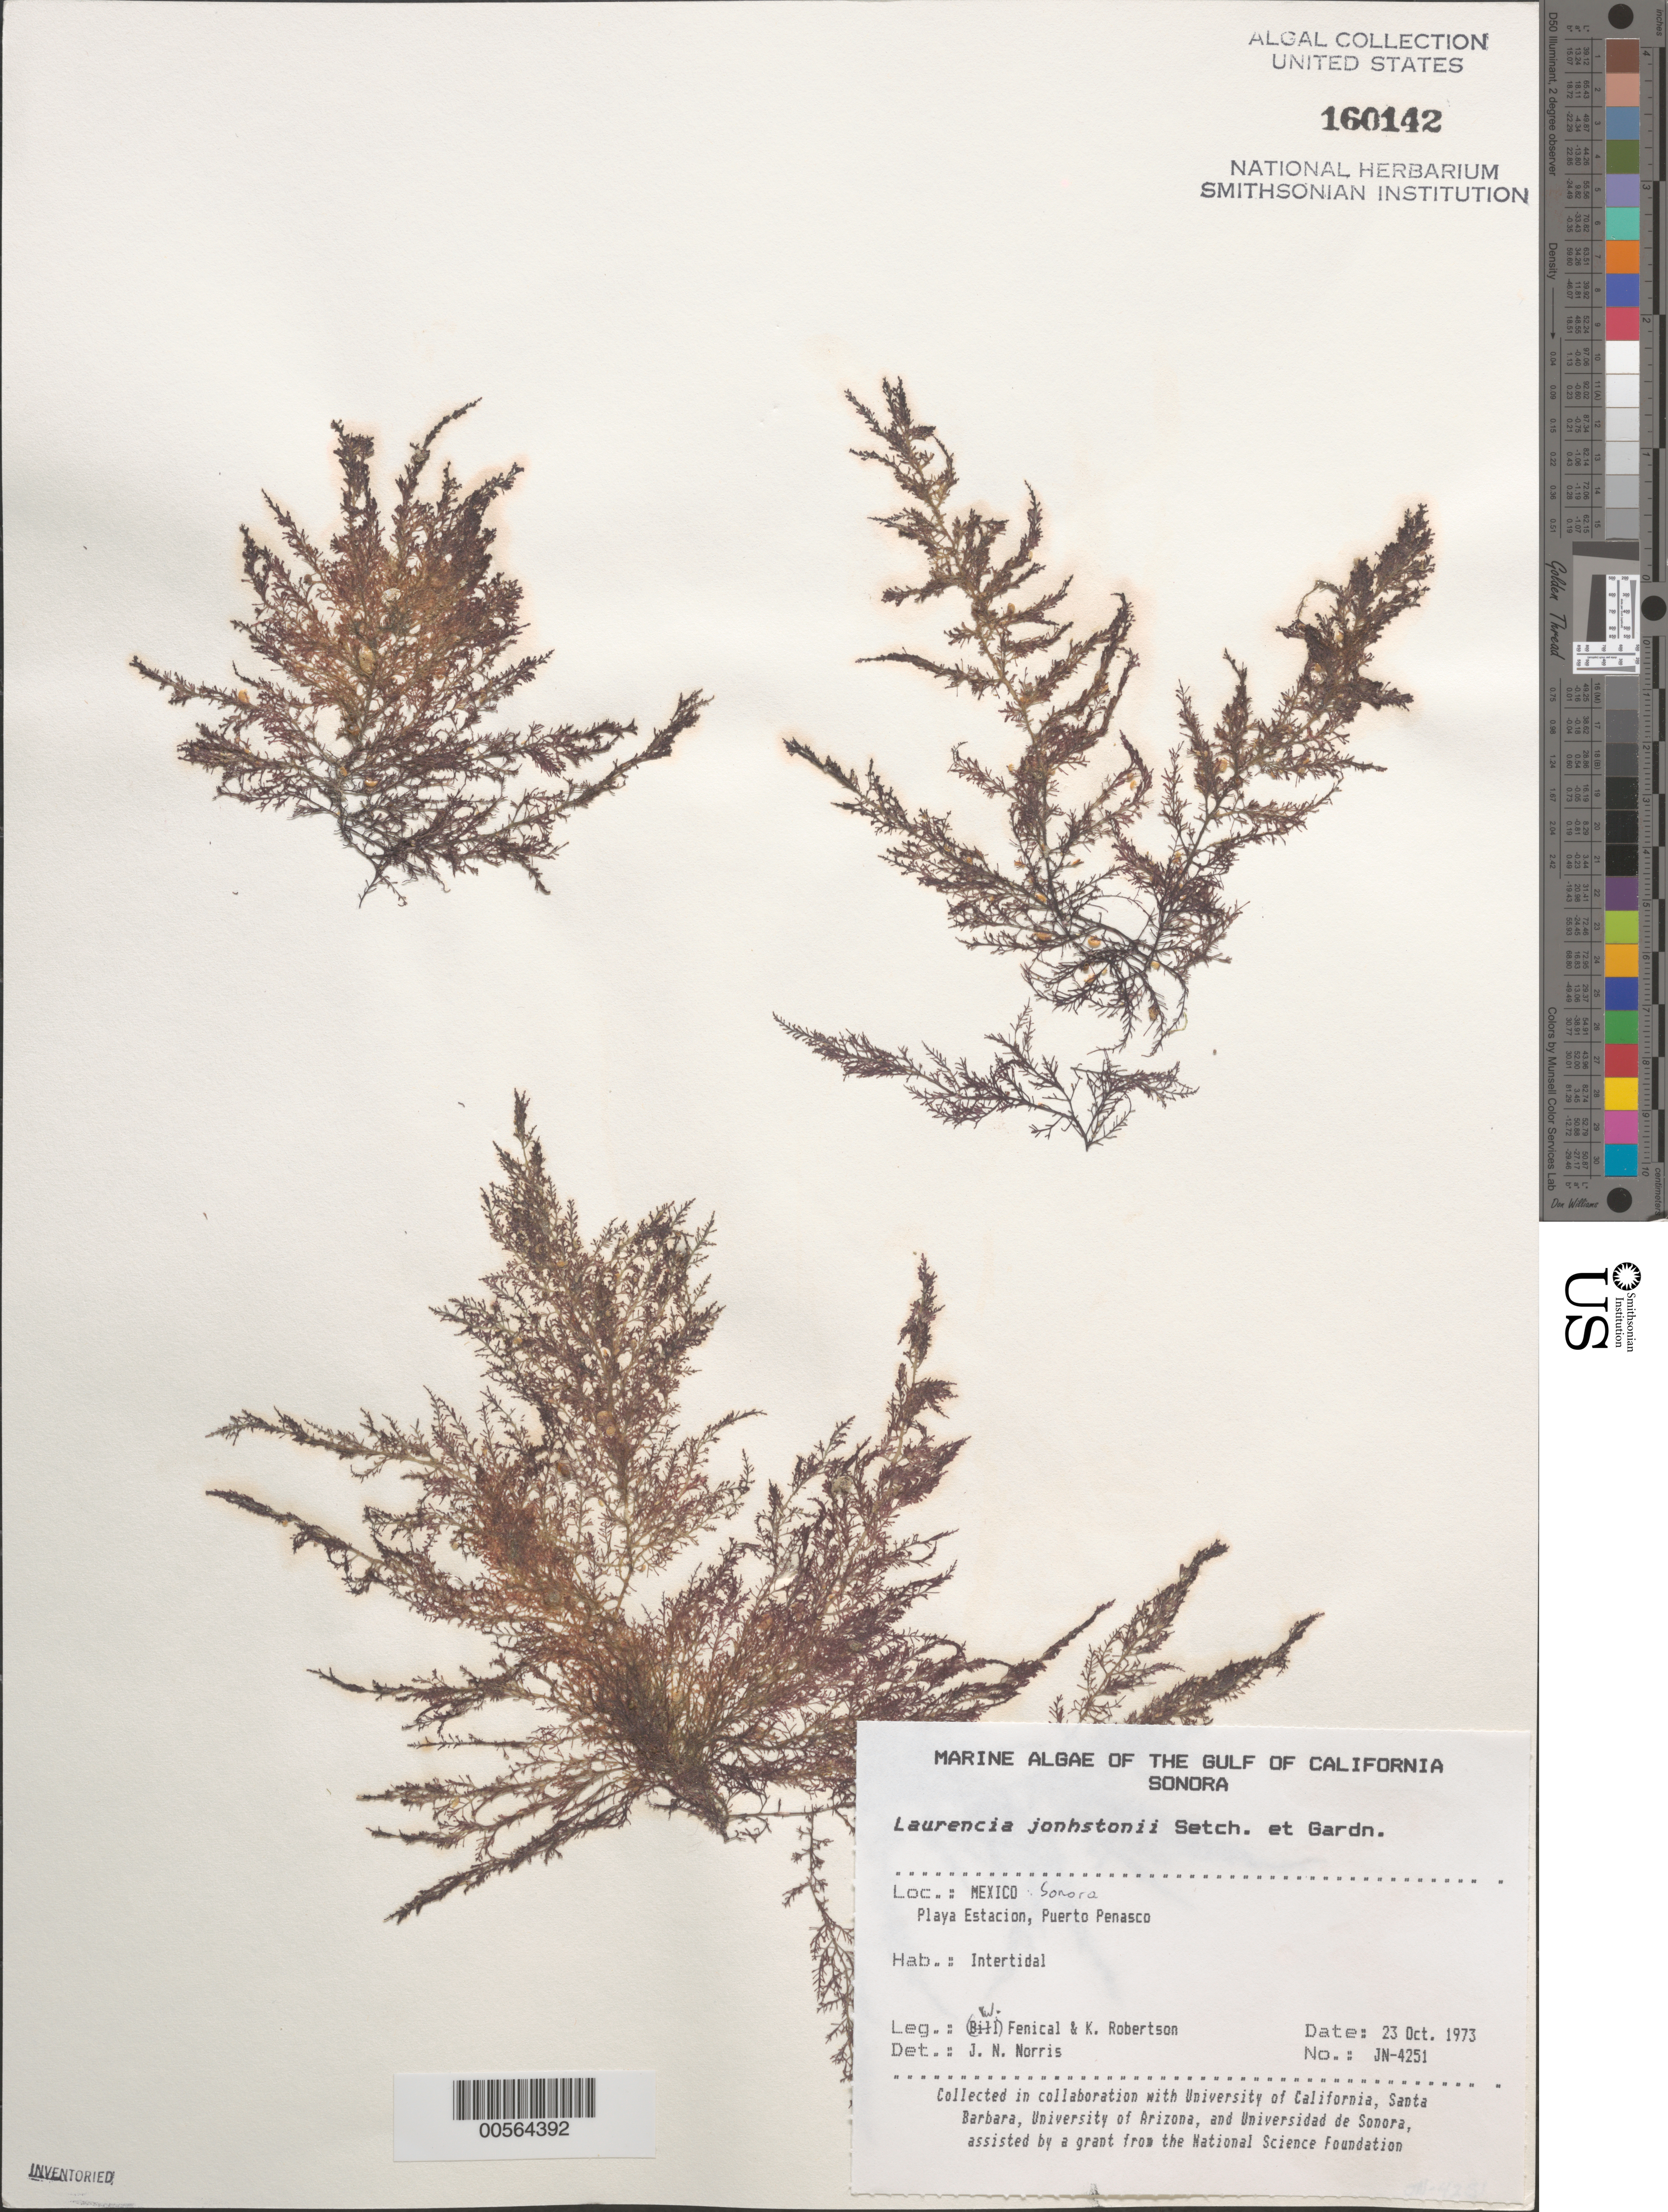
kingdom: Plantae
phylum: Rhodophyta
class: Florideophyceae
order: Ceramiales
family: Rhodomelaceae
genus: Laurencia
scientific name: Laurencia johnstonii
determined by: Norris, James N.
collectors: W. Fenical & K. Robertson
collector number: Jn-4251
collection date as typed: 23 Oct 1973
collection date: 1973-10-23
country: Mexico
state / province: Sonora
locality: Playa Estacion, Puerto Penasco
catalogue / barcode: US 160142